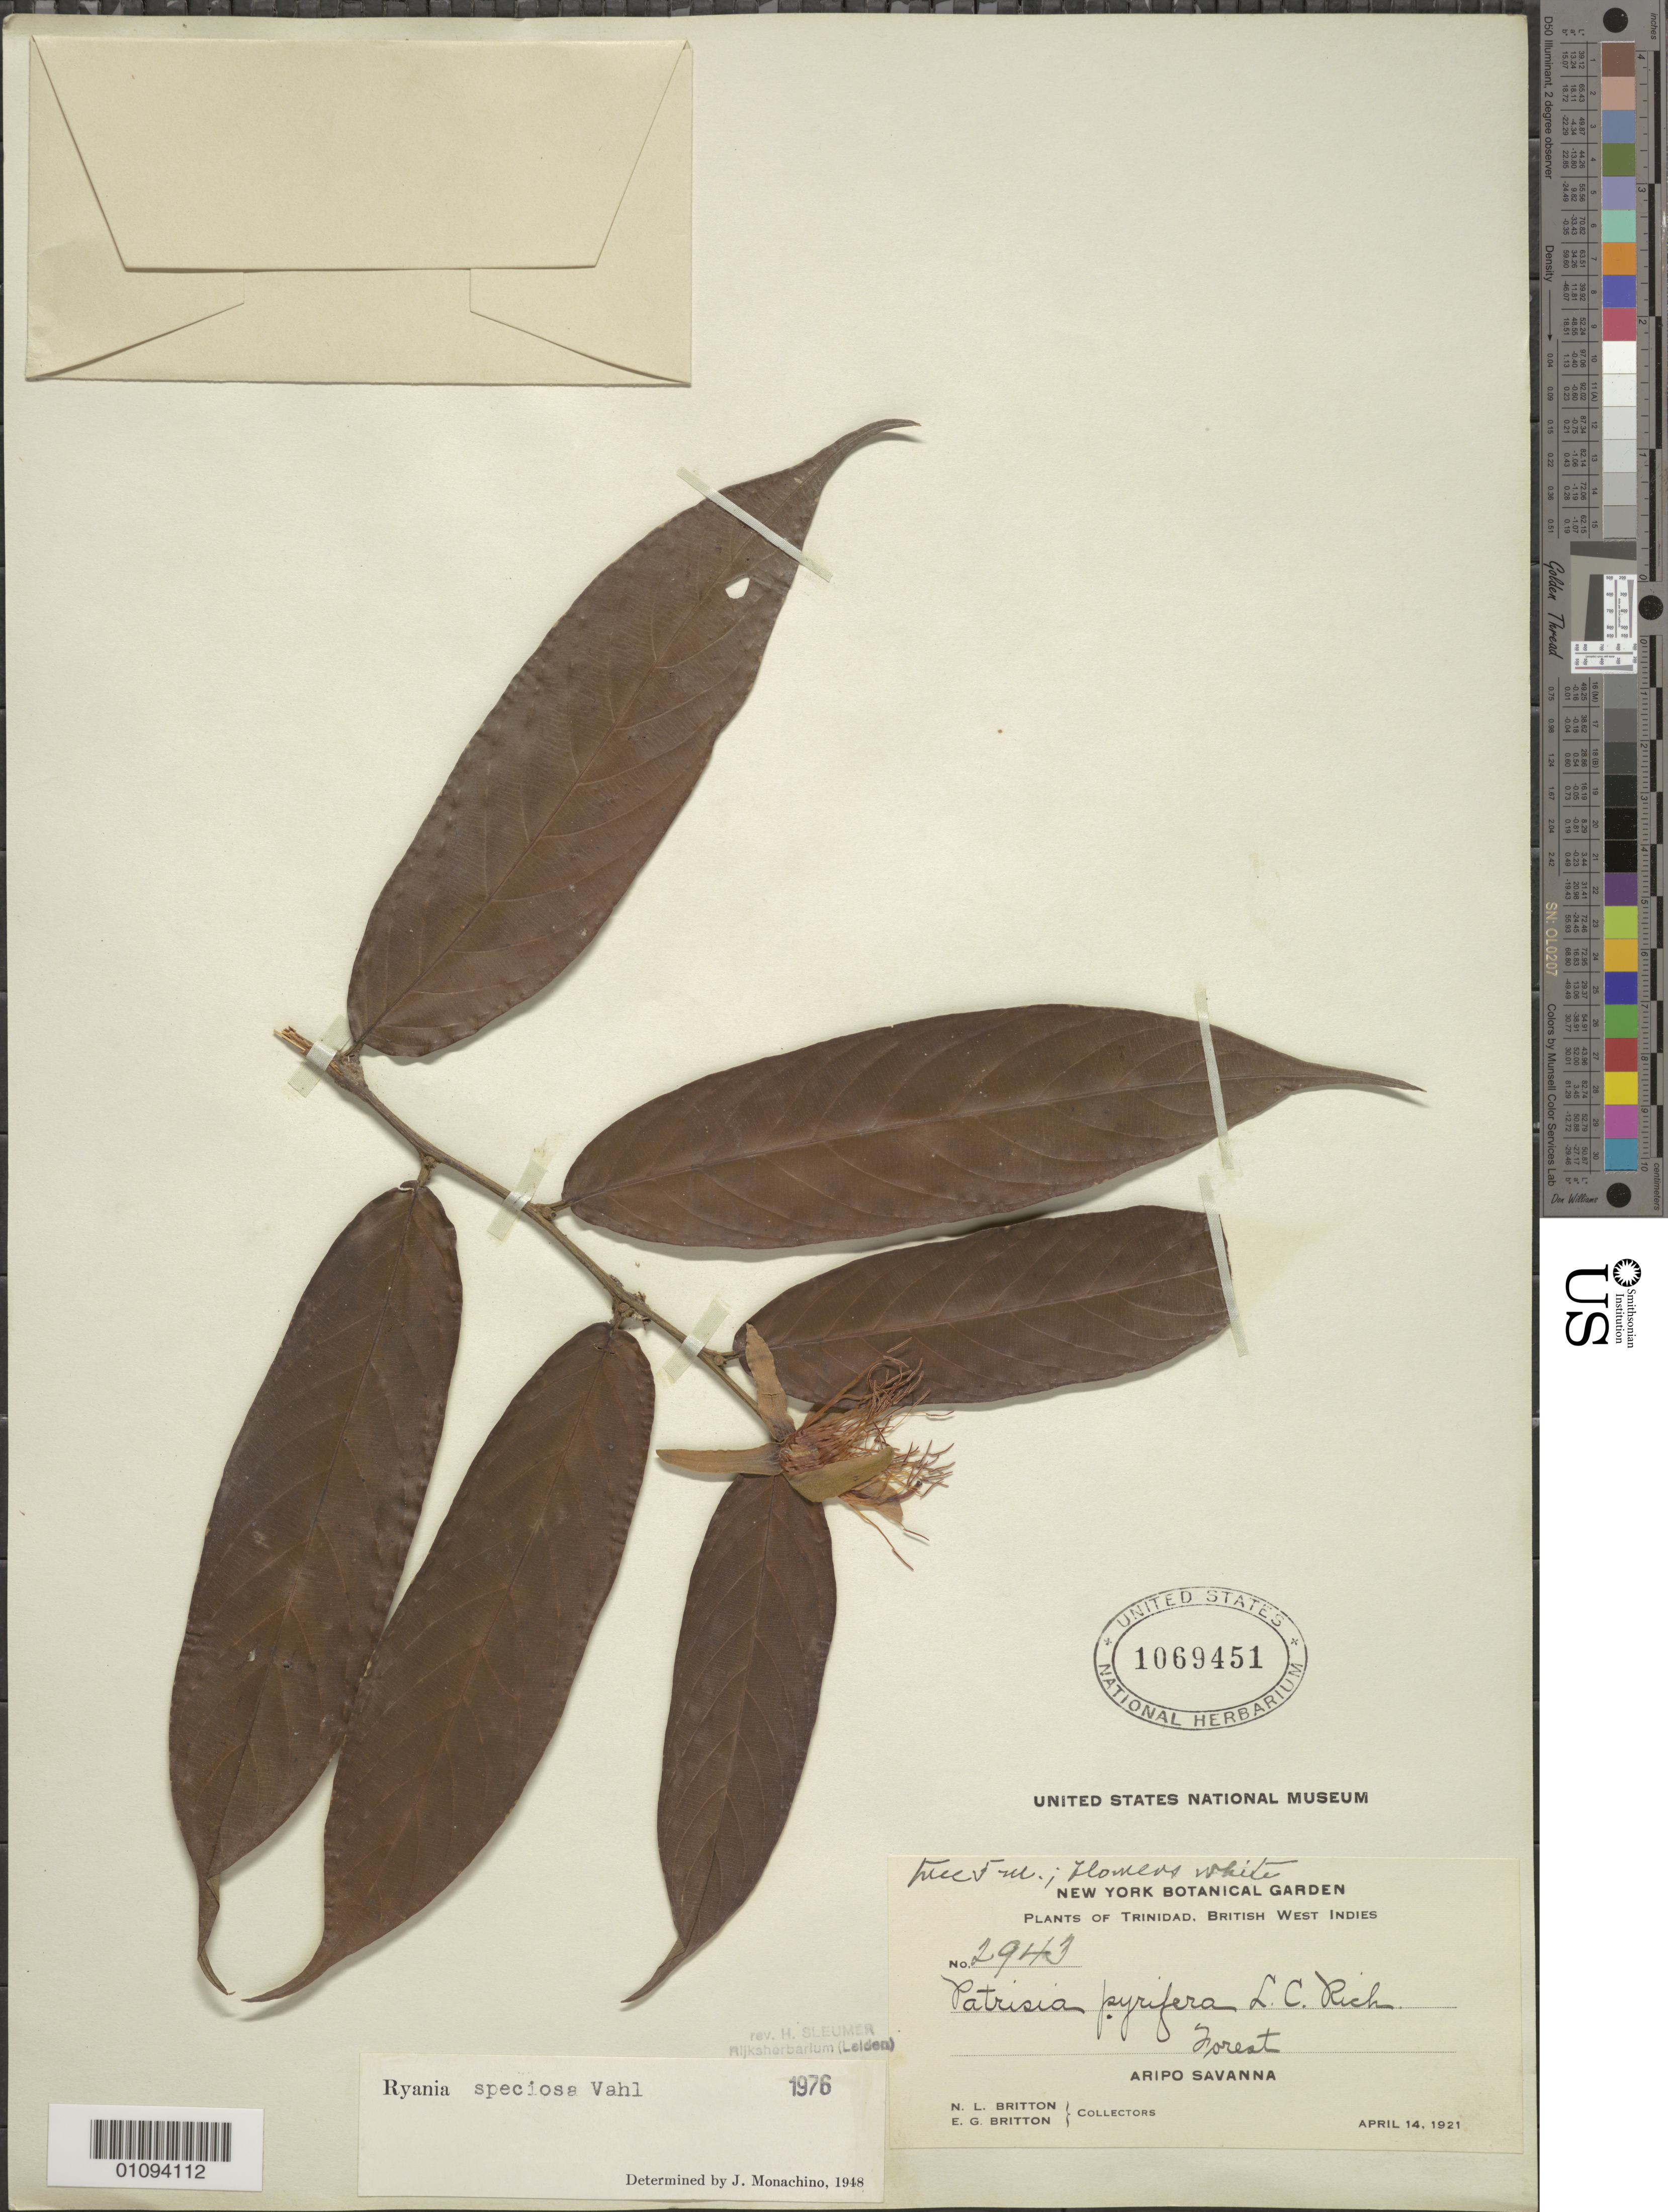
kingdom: Plantae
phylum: Tracheophyta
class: Magnoliopsida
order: Malpighiales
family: Salicaceae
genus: Ryania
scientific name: Ryania speciosa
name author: Vahl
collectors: N. Britton & E. G. Britton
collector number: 2943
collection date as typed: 14 Apr 1921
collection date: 1921-04-14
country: Trinidad and Tobago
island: Trinidad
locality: Aripo Savanna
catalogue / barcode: US 1069451